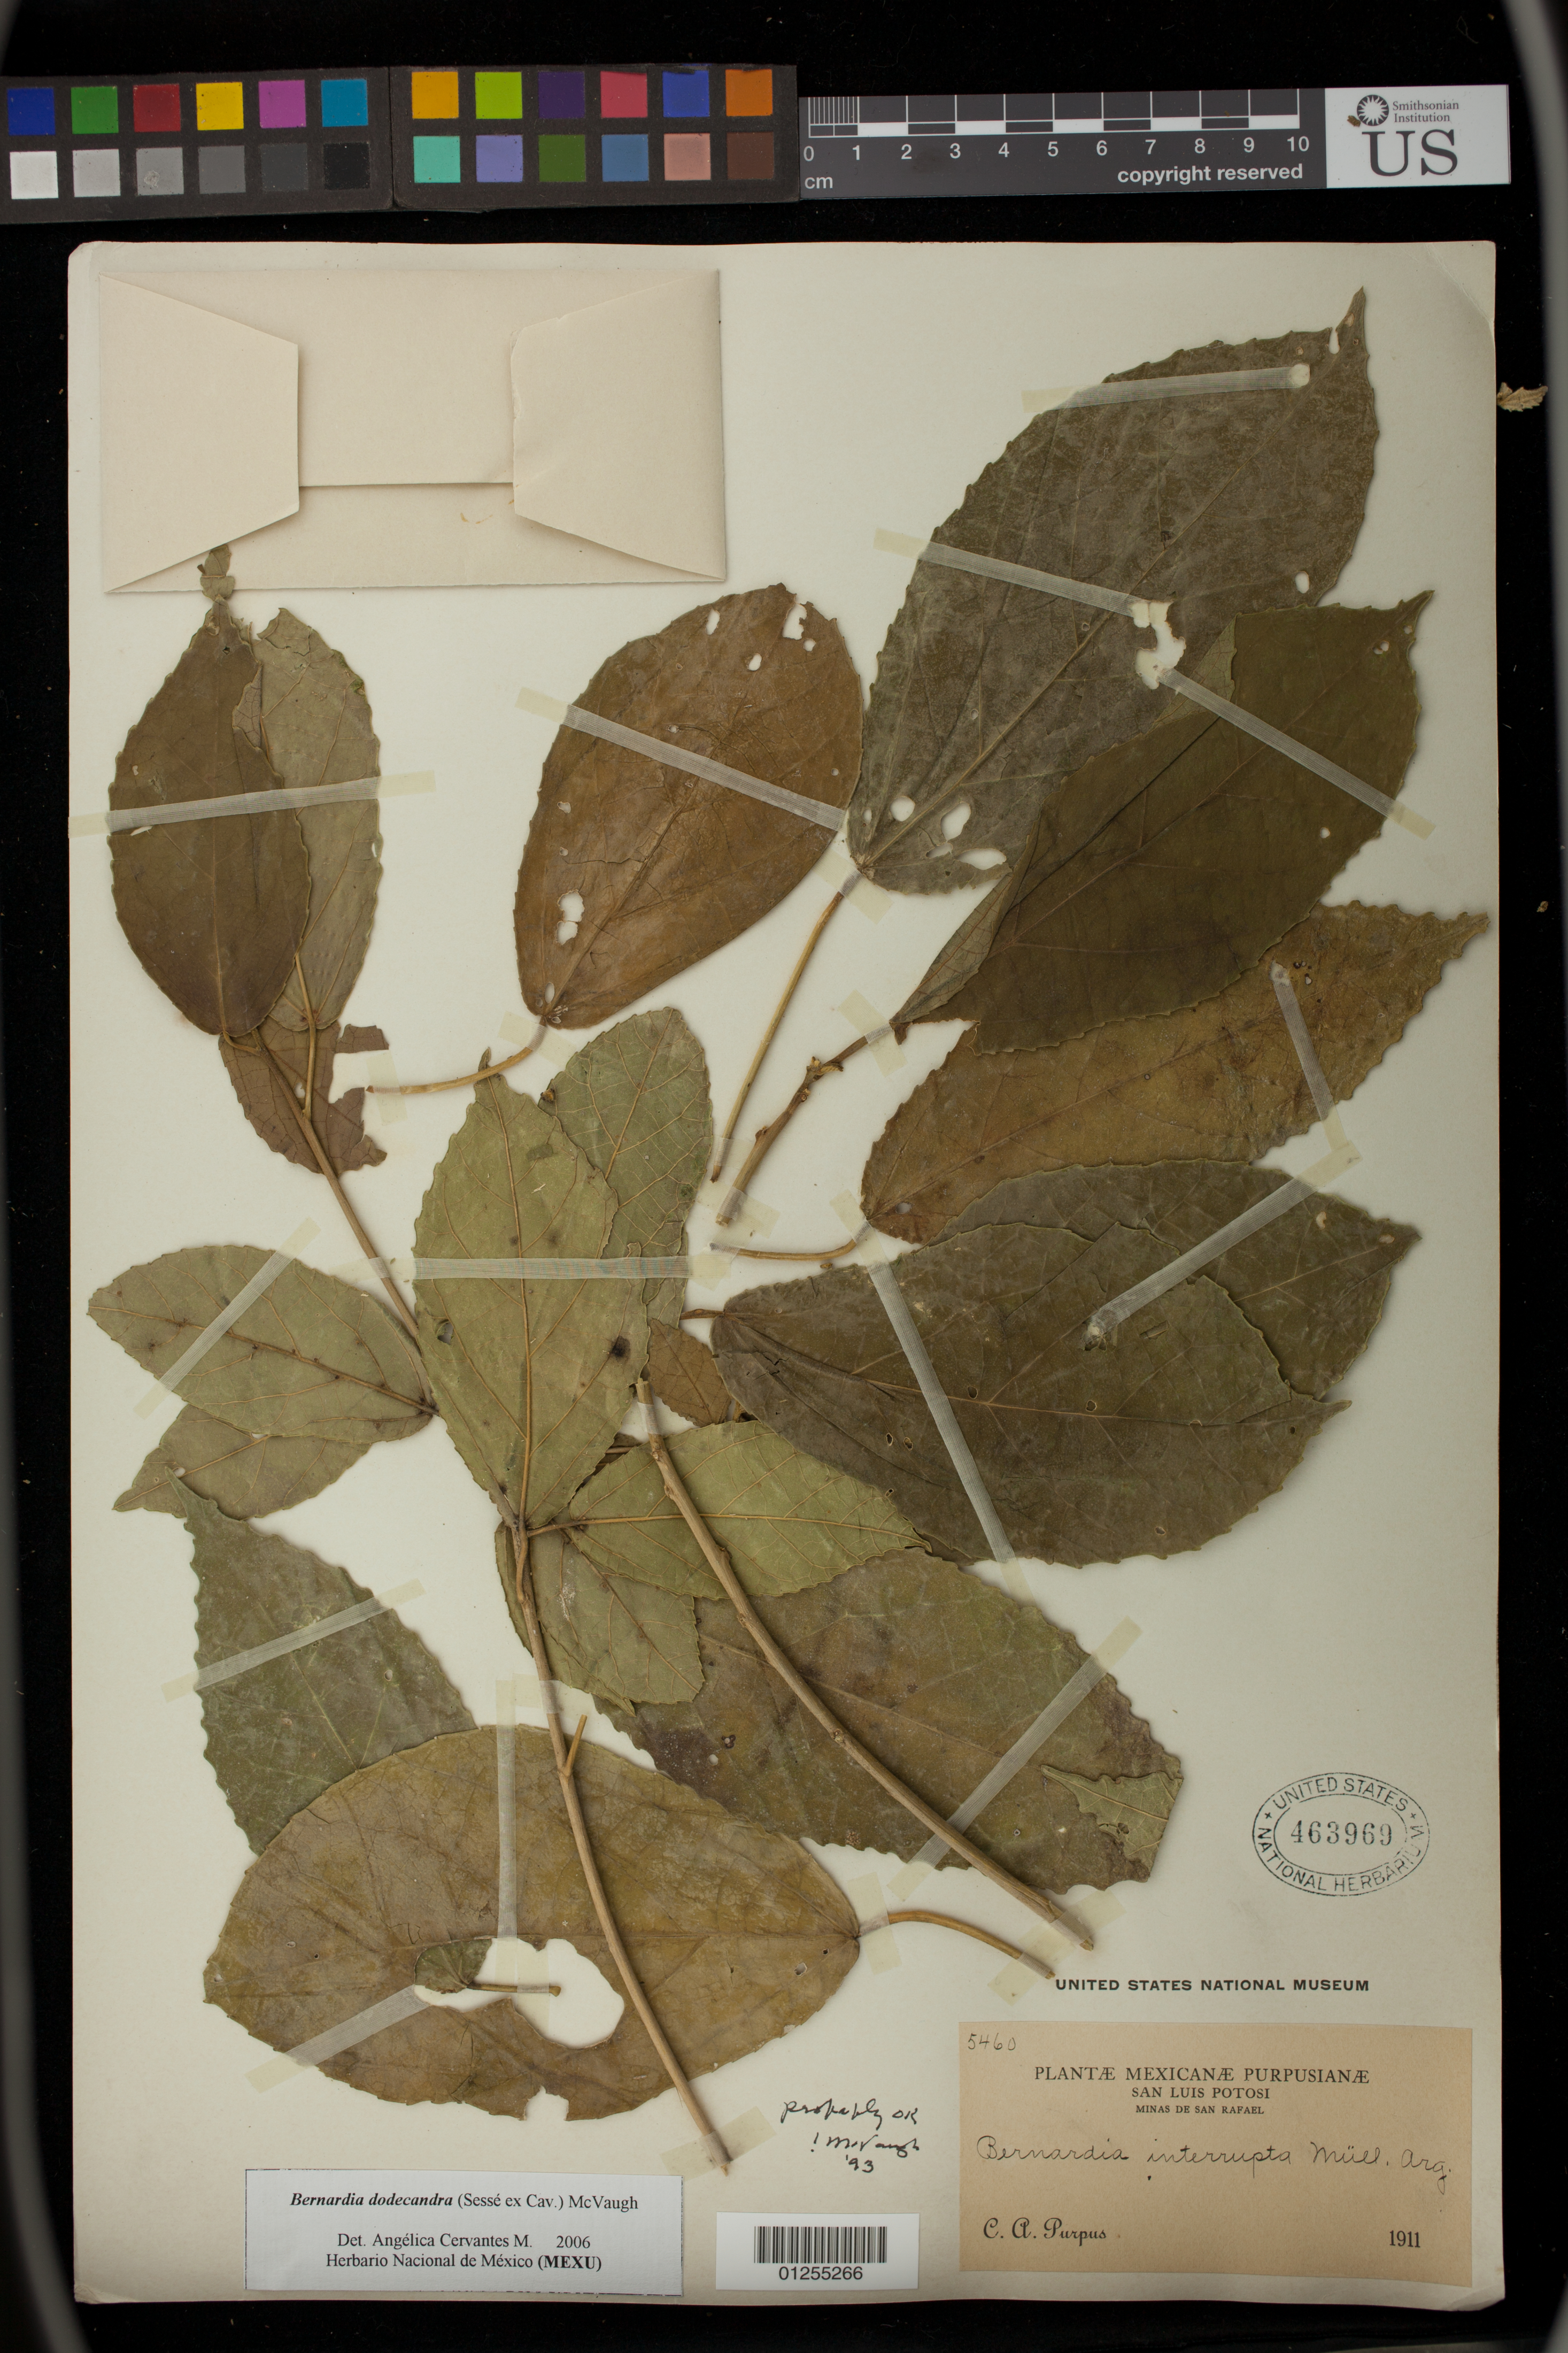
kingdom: Plantae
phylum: Tracheophyta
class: Magnoliopsida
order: Malpighiales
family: Euphorbiaceae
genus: Bernardia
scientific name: Bernardia dodecandra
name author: McVaugh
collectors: C. A. Purpus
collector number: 5460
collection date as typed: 1910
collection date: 1910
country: Mexico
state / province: San Luis Potosí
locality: Minas de San Rafael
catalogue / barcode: US 463969